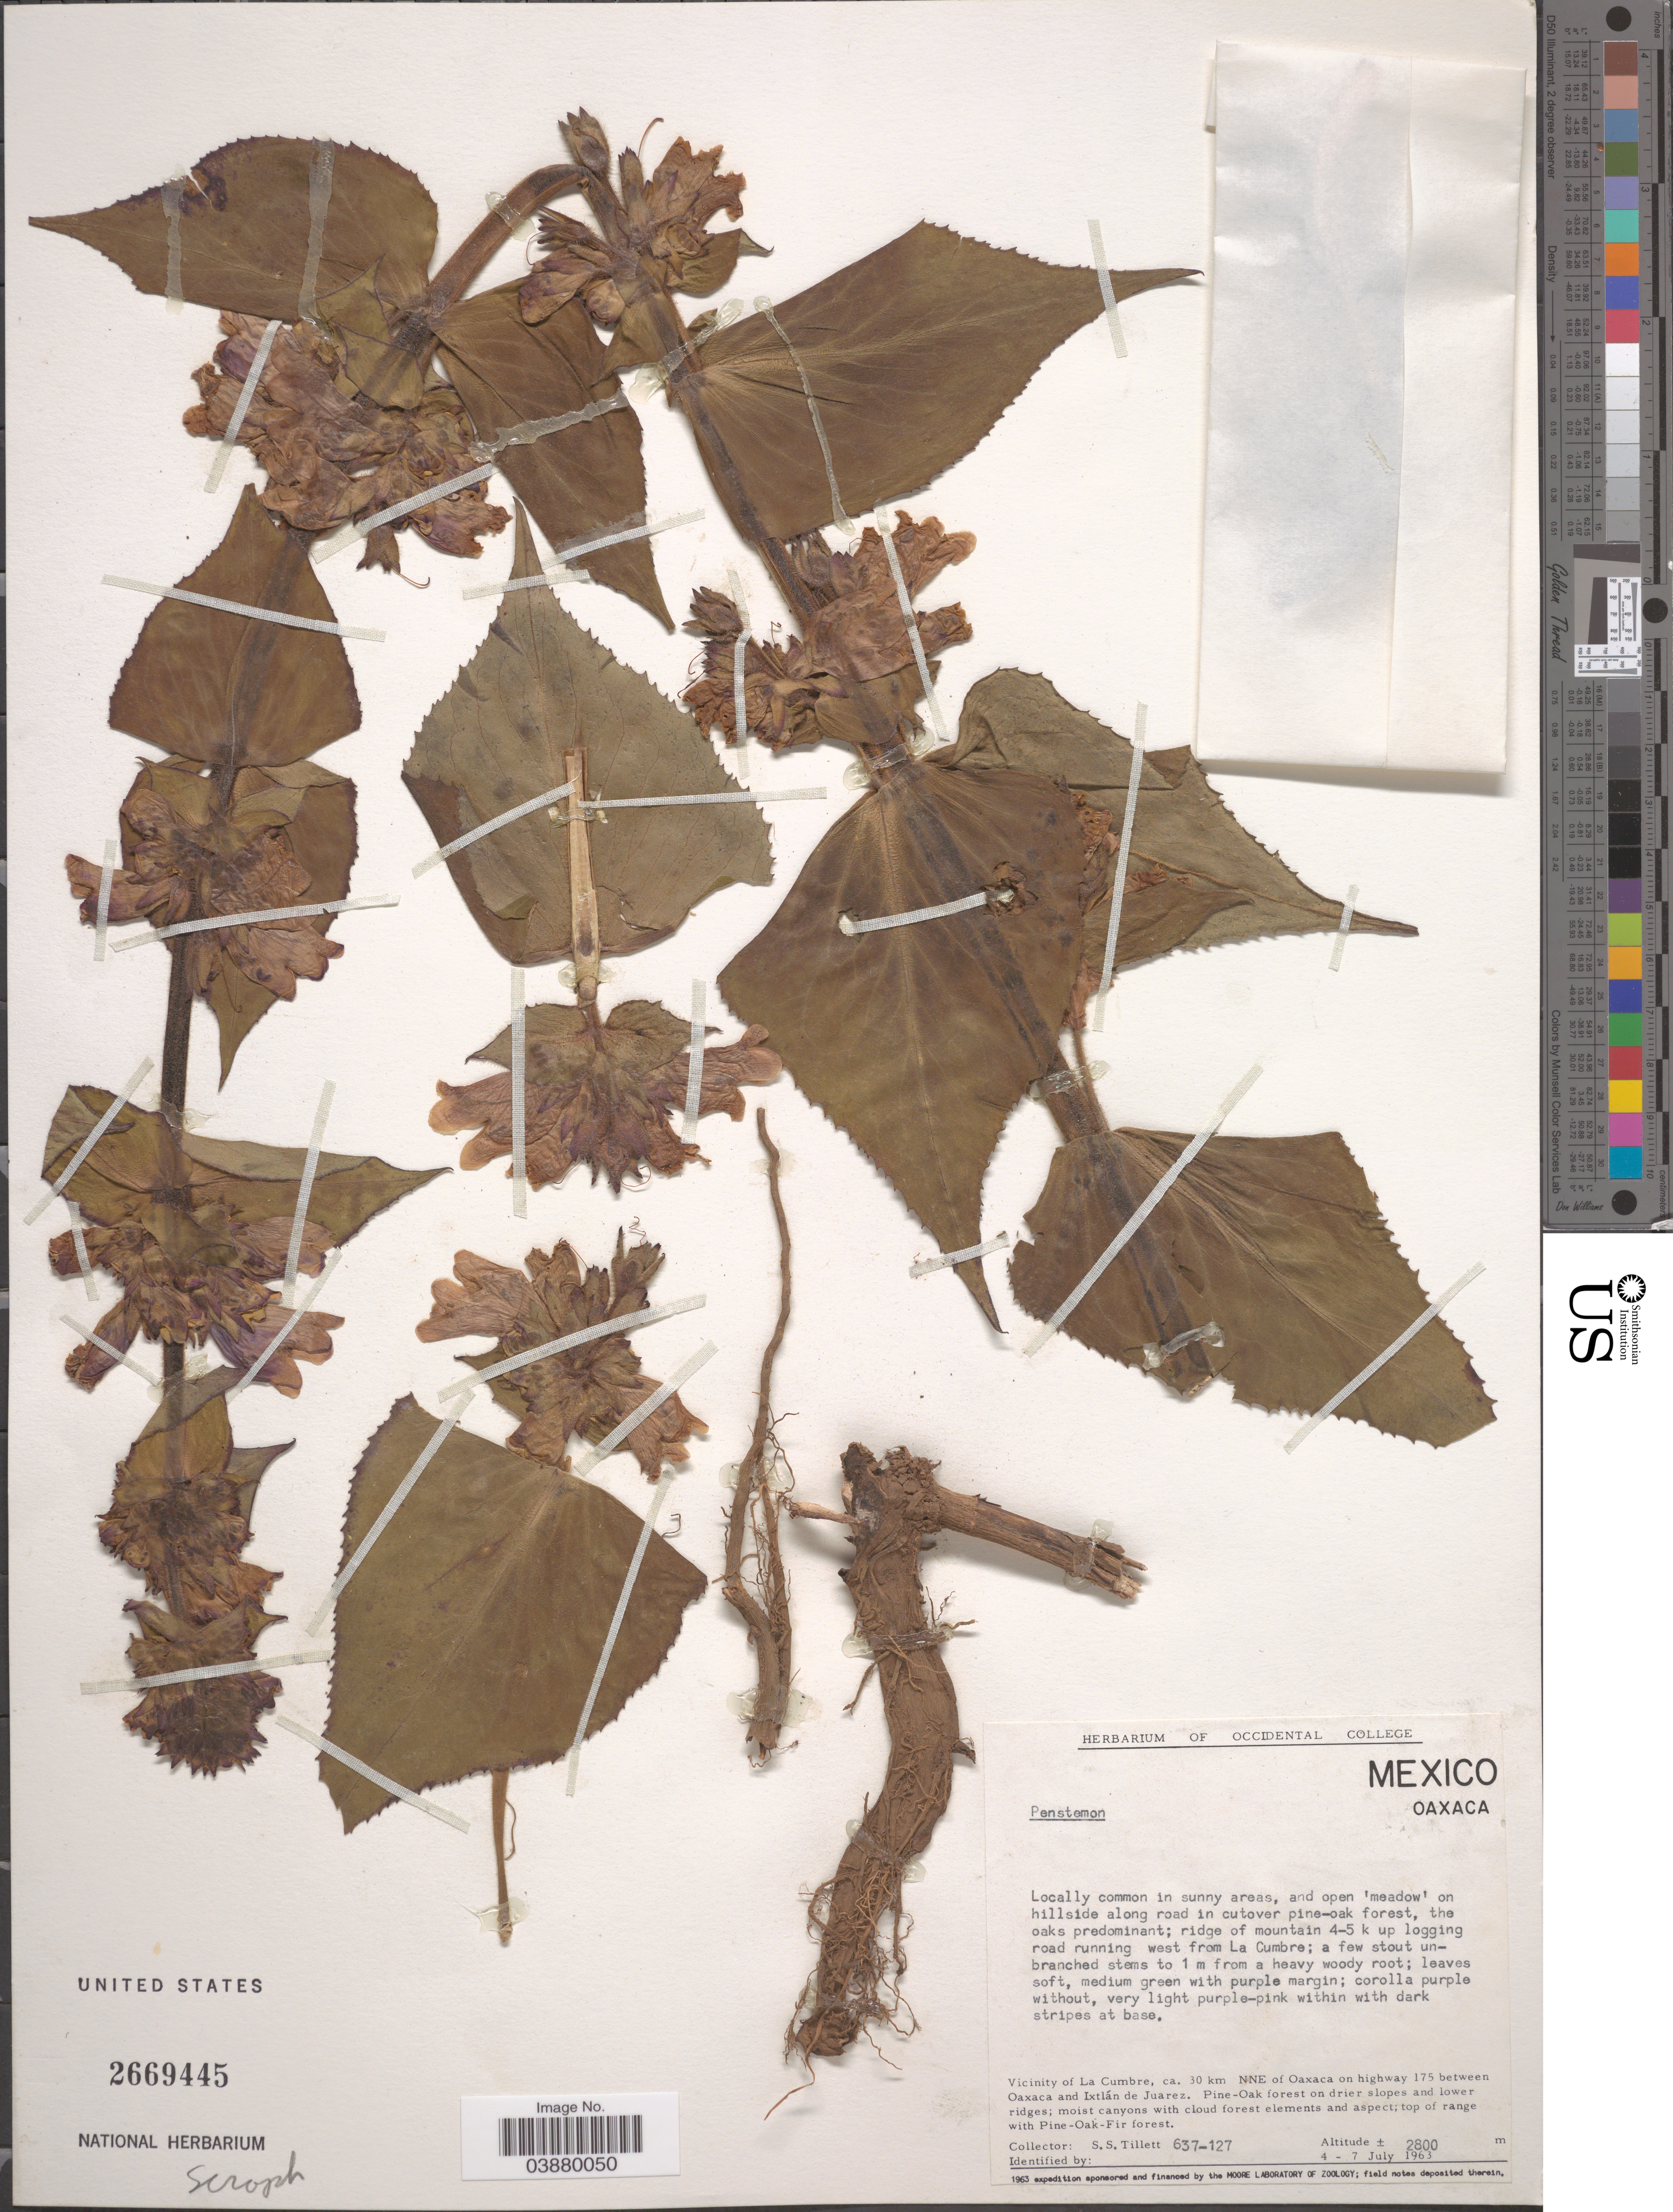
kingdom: Plantae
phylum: Tracheophyta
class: Magnoliopsida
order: Lamiales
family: Plantaginaceae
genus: Penstemon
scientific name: Penstemon sp.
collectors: S. S. Tillett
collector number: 637-127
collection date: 1963-07-04/1963-07-07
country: Mexico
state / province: Oaxaca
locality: Ridge of mountain 4-5 k up logging road running west from La Cumbre. Vicinity of La Cumbre, ca. 30 km NNE of Oaxaca on highway 175 between Oaxaca and Ixtlán de Juarez.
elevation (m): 2800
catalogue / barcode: US 2669445